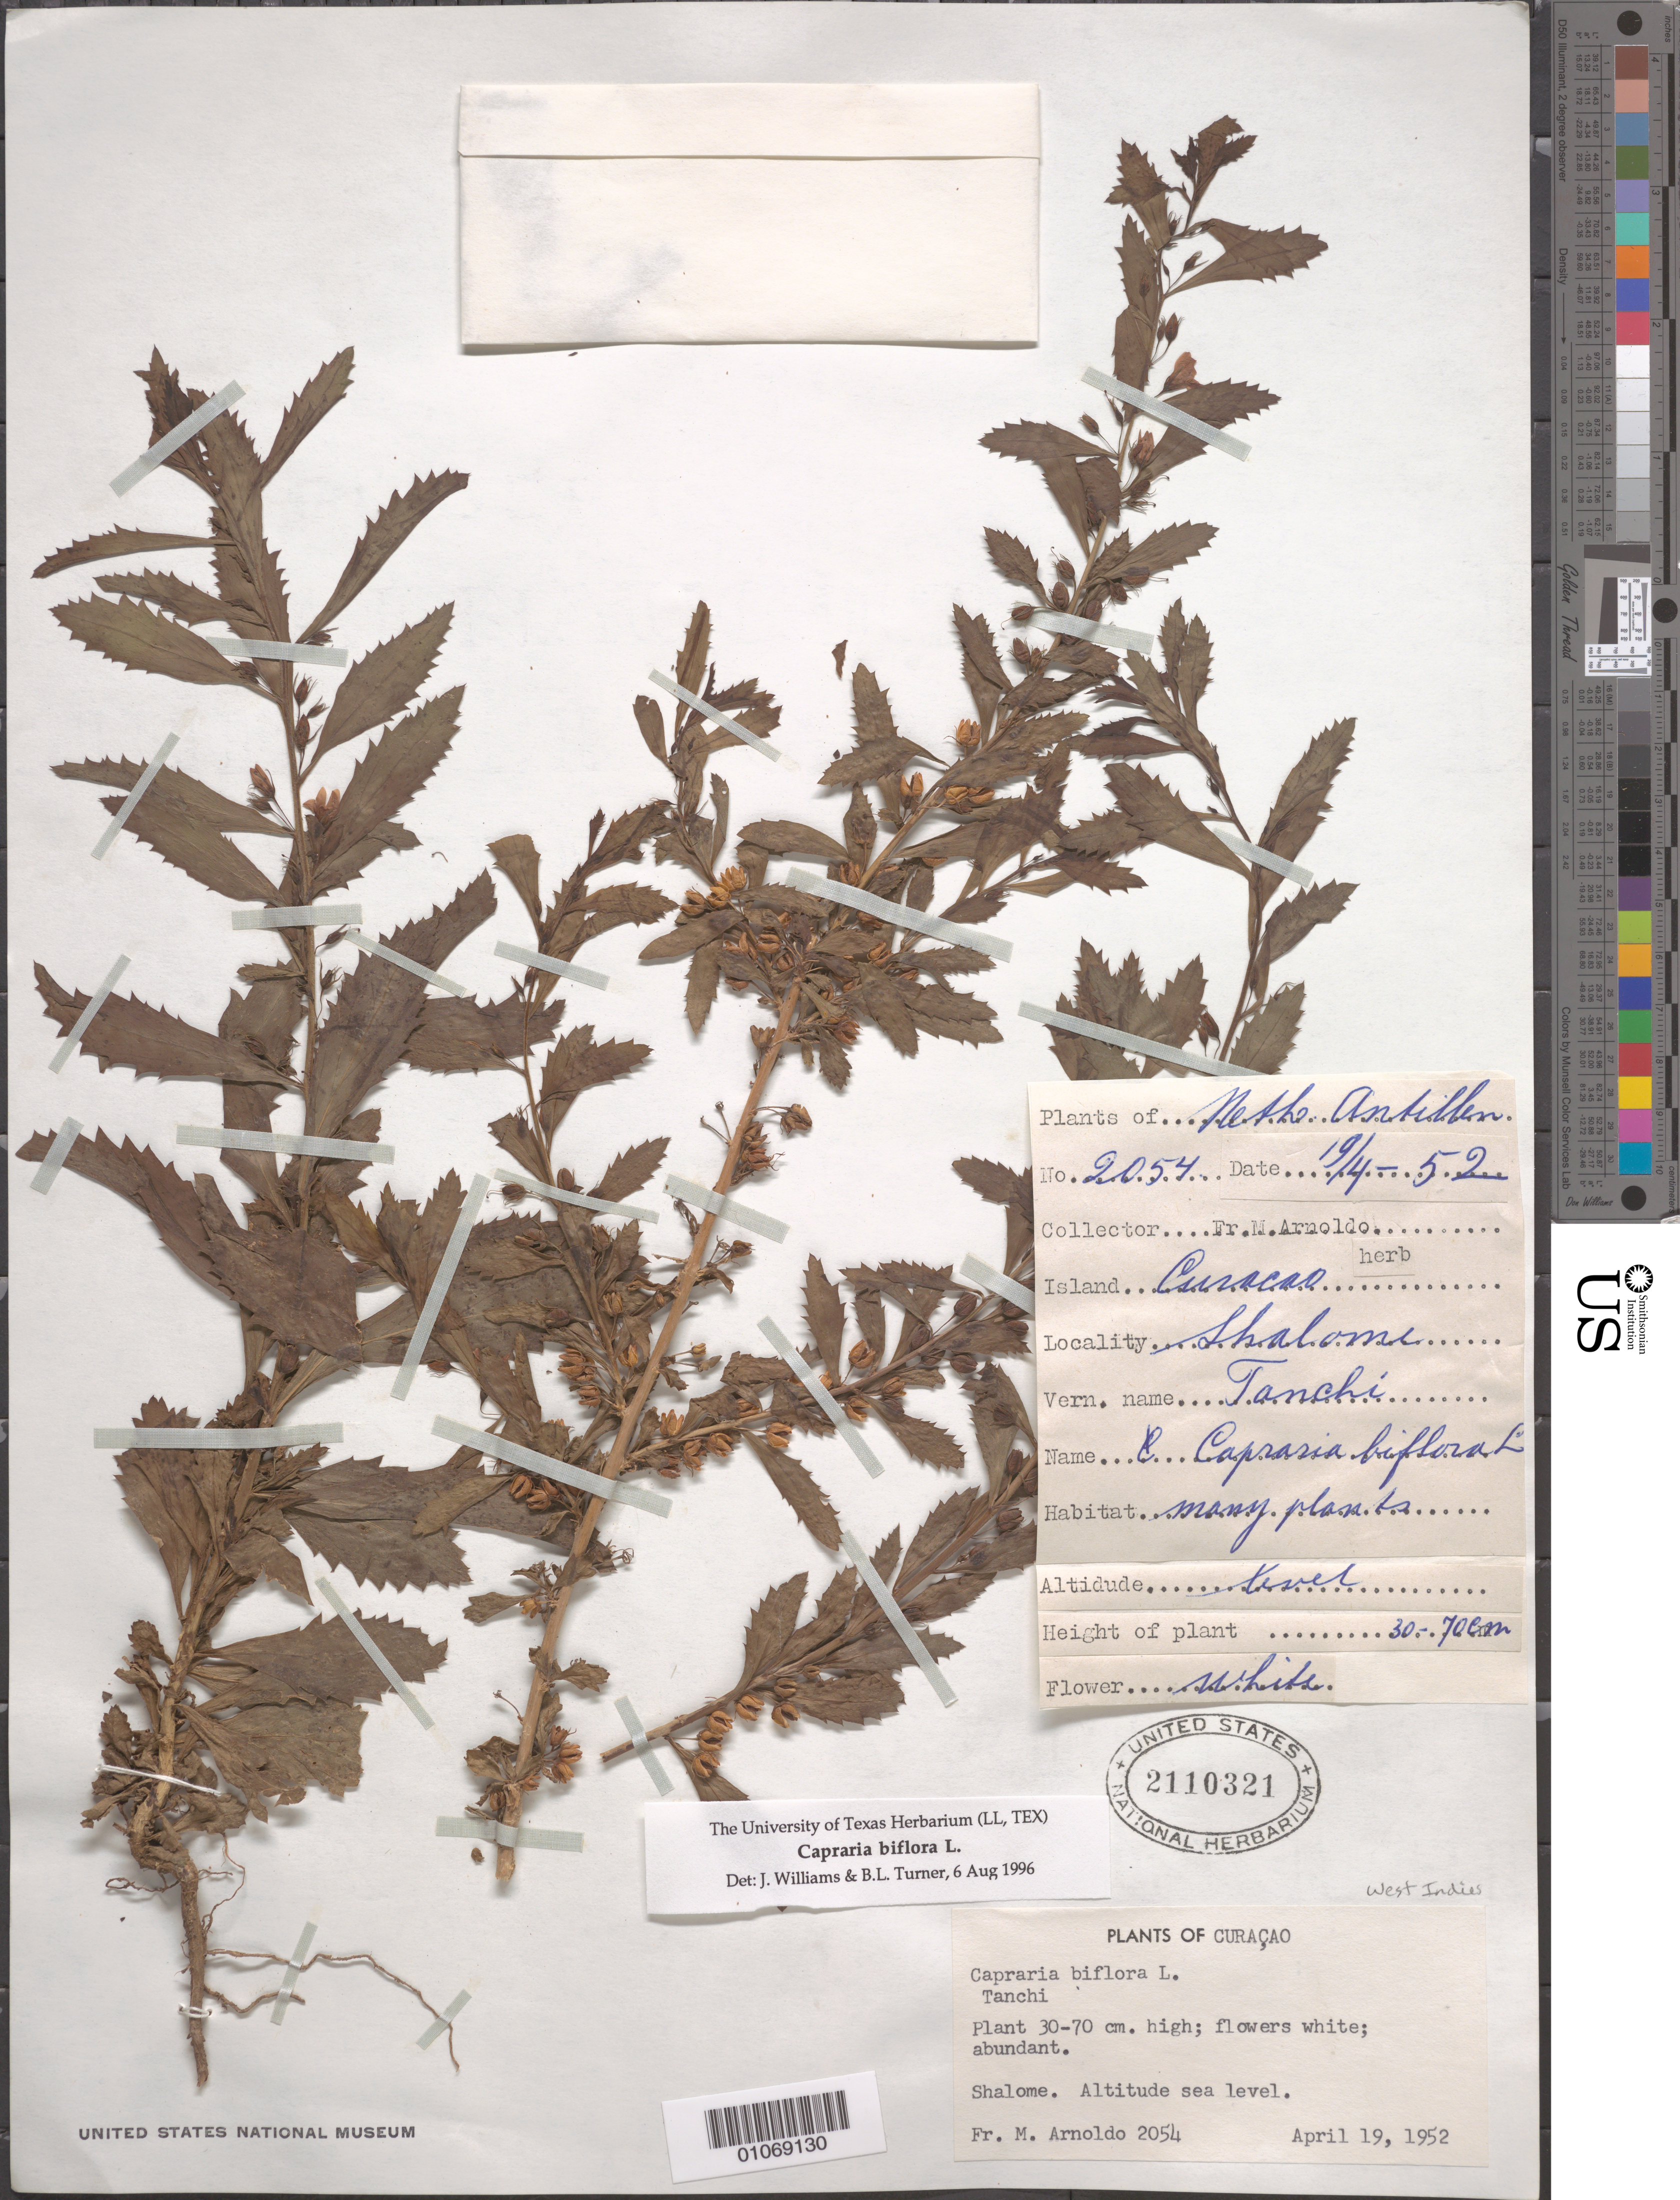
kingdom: Plantae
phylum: Tracheophyta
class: Magnoliopsida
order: Lamiales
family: Scrophulariaceae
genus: Capraria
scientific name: Capraria biflora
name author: L.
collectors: N. Arnoldo-Broeders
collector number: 2054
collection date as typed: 19 Apr 1952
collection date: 1952-04-19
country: Curaçao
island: Curaçao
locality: Shalome.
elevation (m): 0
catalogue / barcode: US 2110321